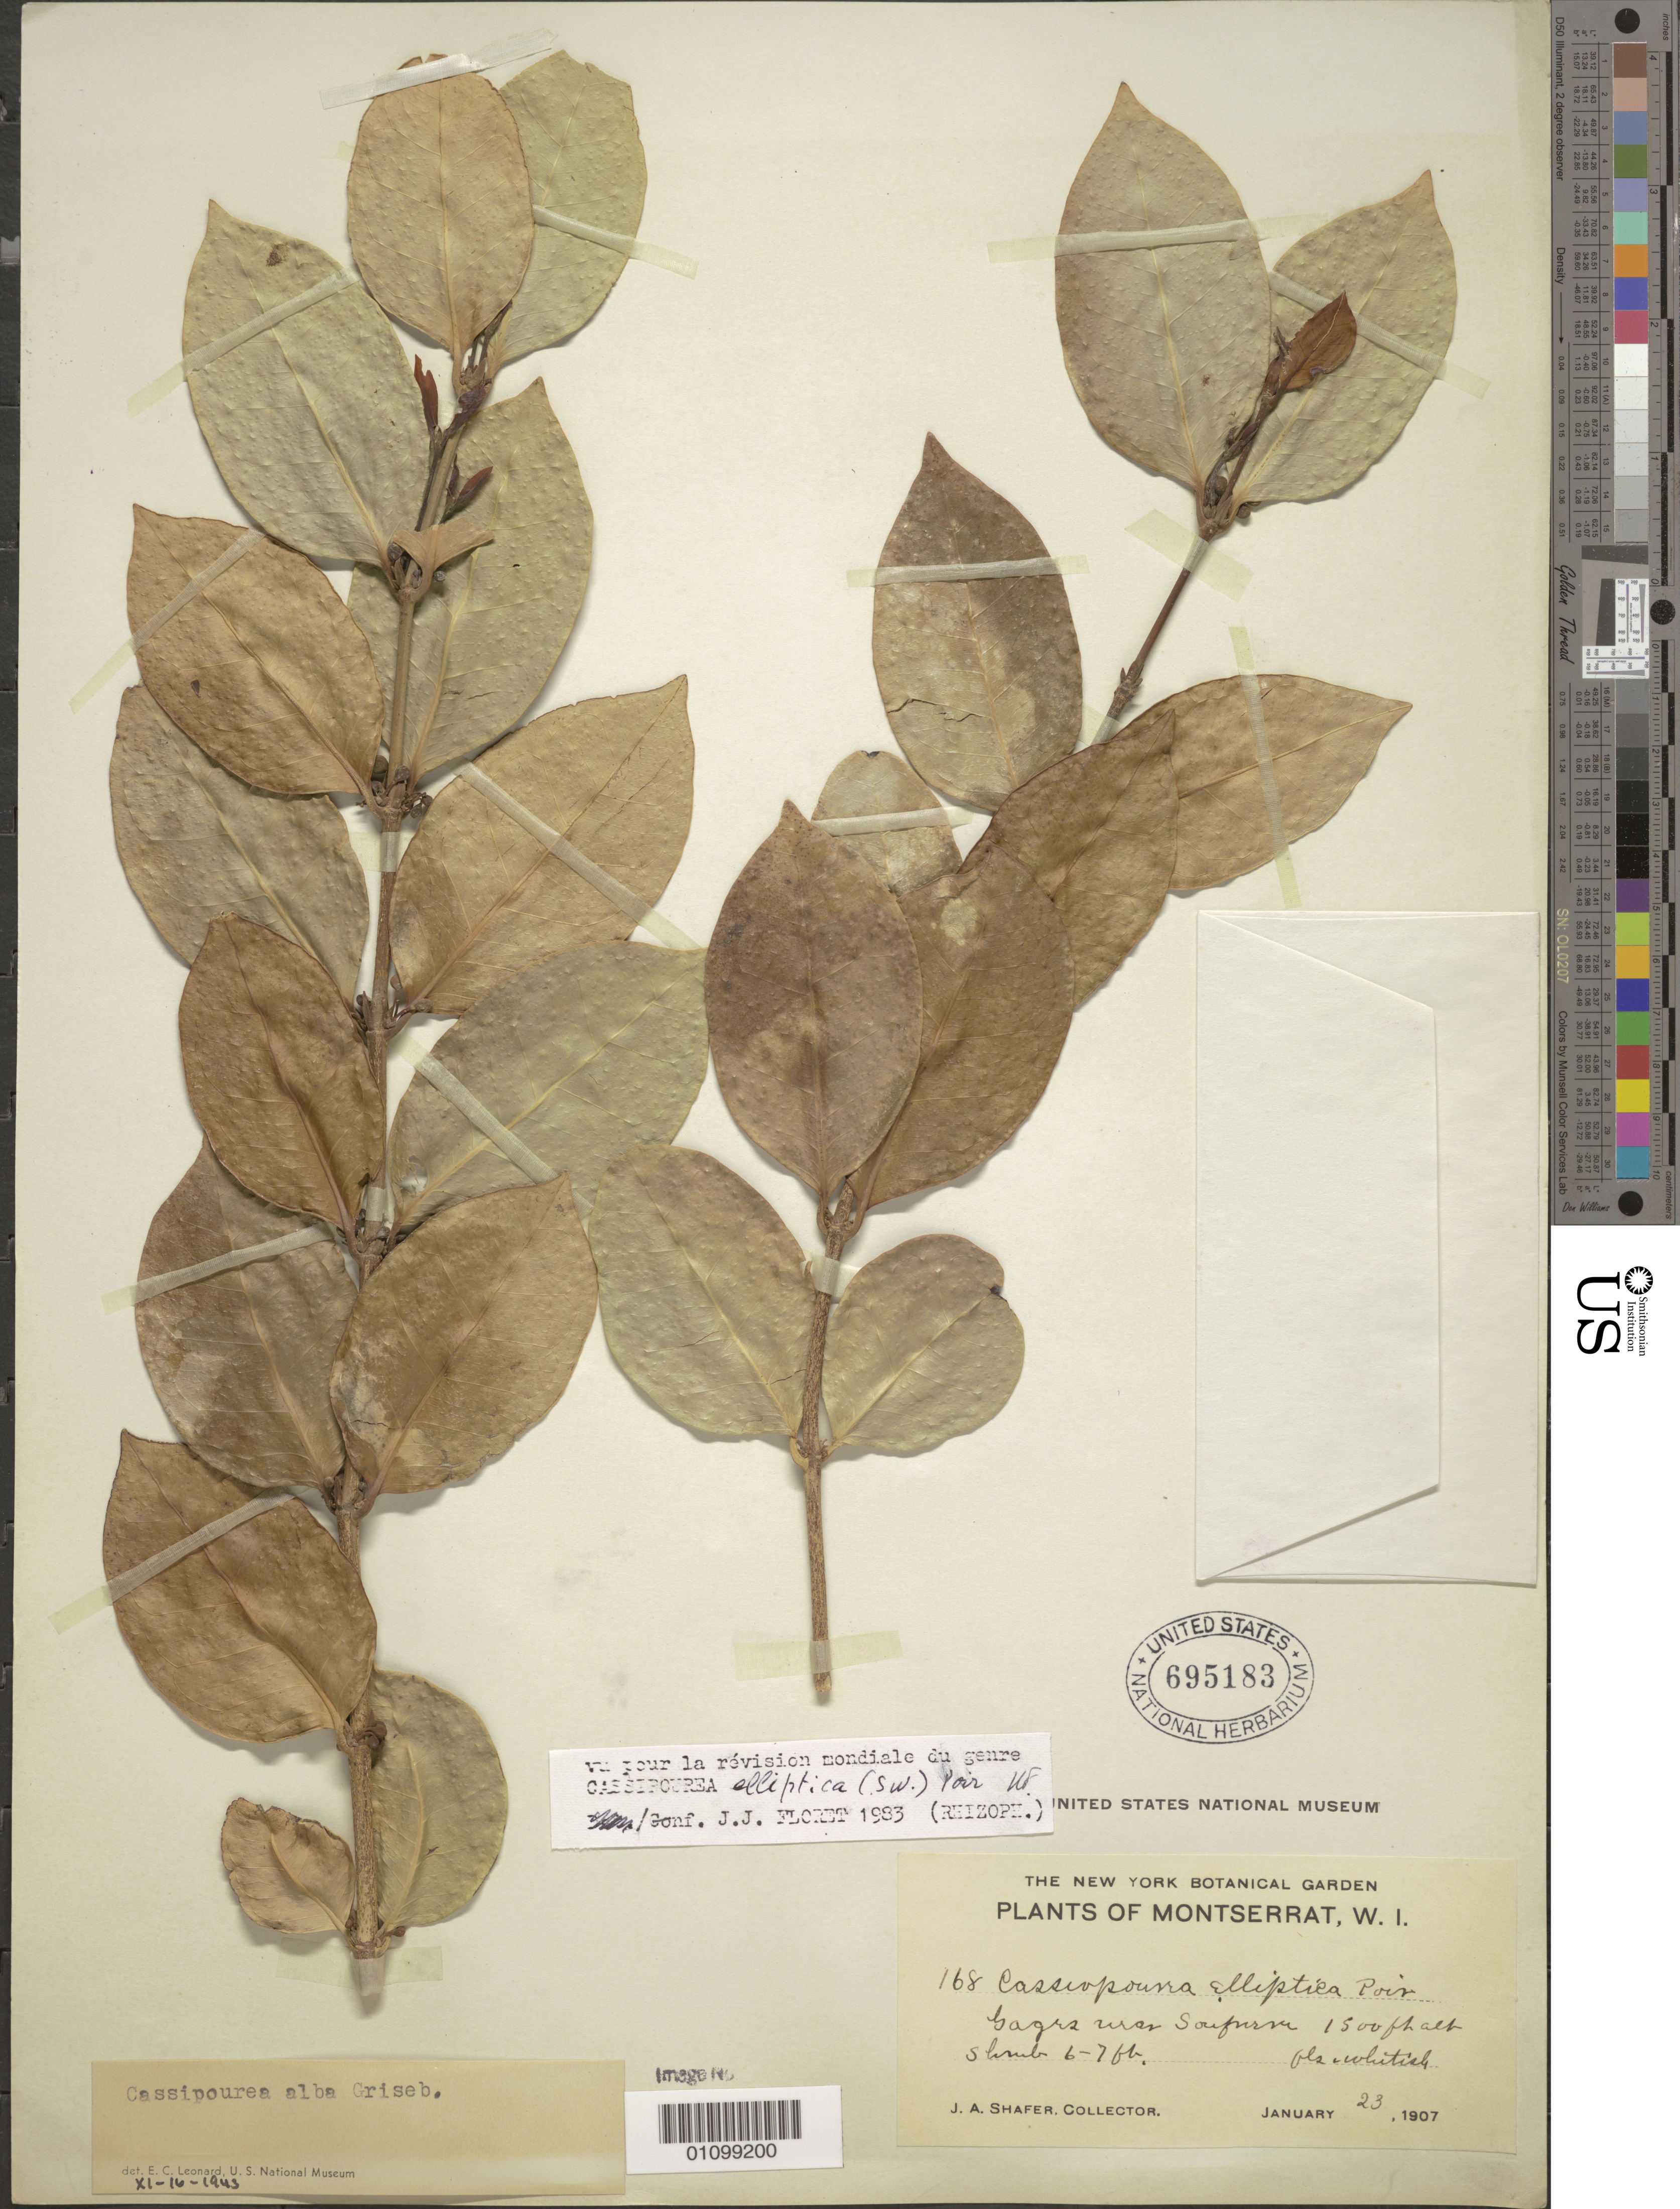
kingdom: Plantae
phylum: Tracheophyta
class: Magnoliopsida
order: Malpighiales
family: Rhizophoraceae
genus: Cassipourea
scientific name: Cassipourea guianensis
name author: Aubl.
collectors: J. A. Shafer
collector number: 168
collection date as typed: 23 Jan 1907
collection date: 1907-01-23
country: Montserrat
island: Montserrat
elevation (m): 457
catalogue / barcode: US 695183